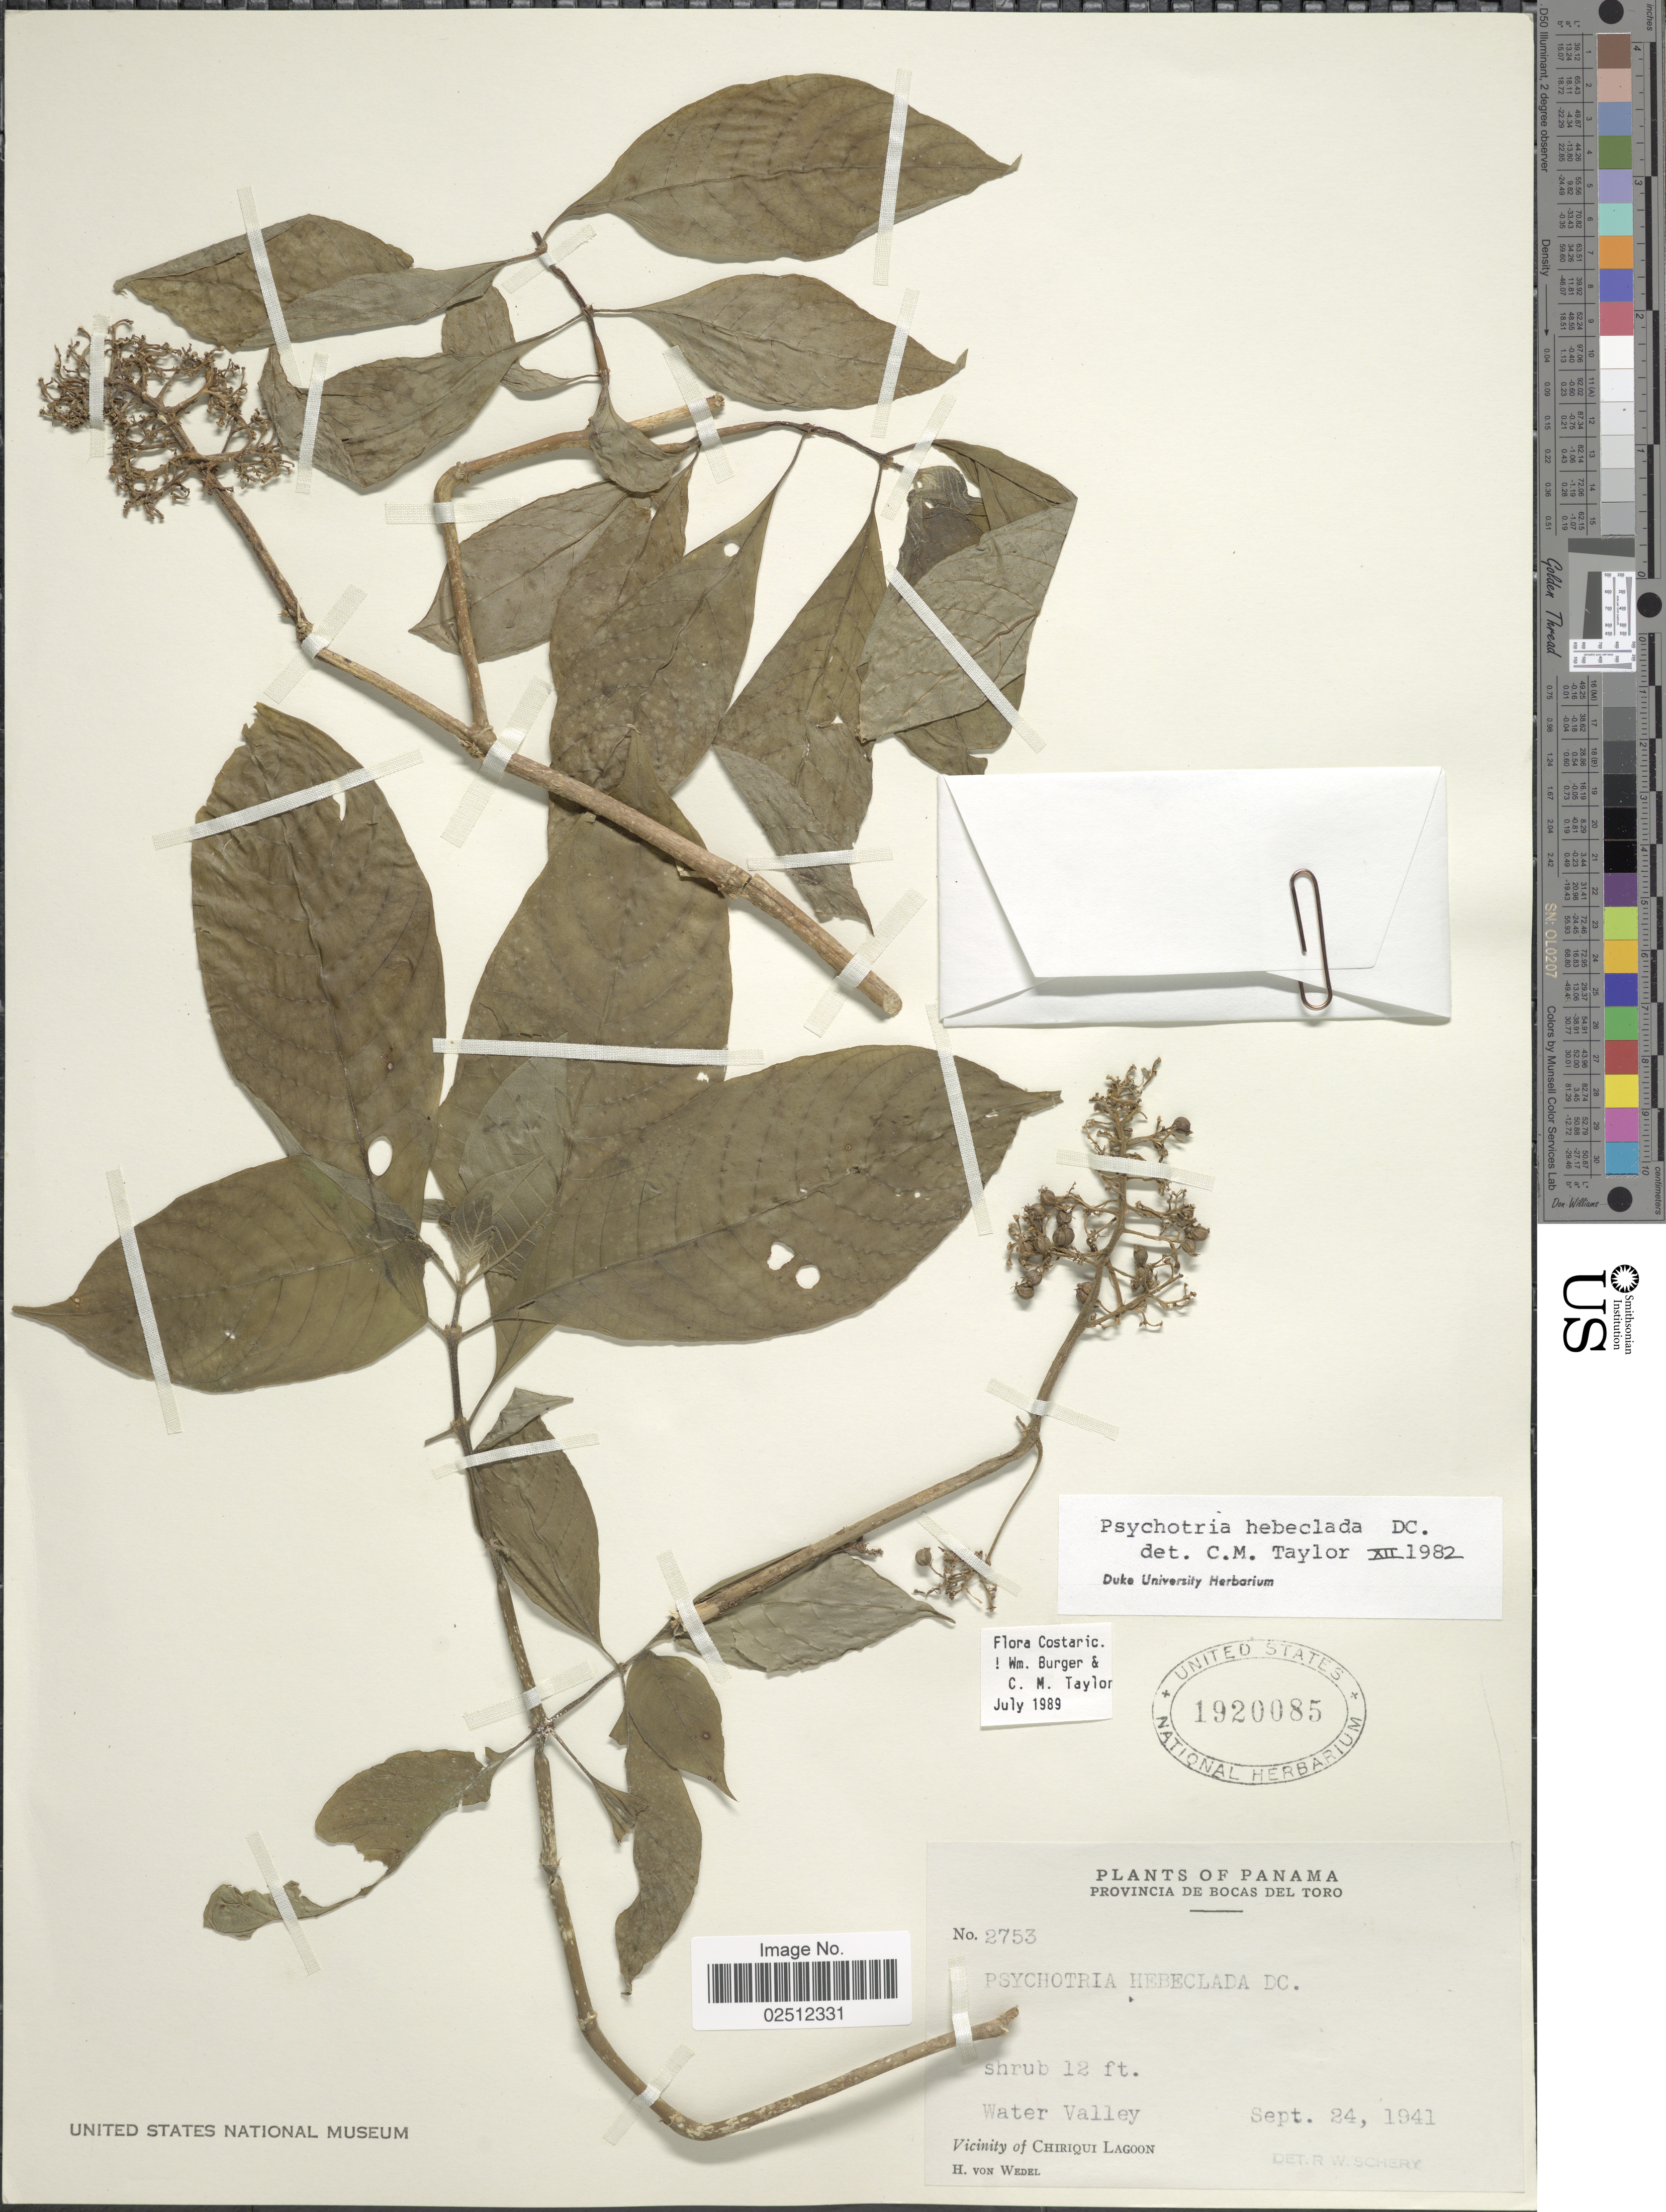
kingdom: Plantae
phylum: Tracheophyta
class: Magnoliopsida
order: Gentianales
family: Rubiaceae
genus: Psychotria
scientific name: Psychotria hebeclada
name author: DC.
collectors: H. von Wedel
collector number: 2753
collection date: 1941-09-24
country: Panama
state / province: Bocas del Toro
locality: Water Valley, Vicinity of Chiriqui Lagoon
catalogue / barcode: US 1920085